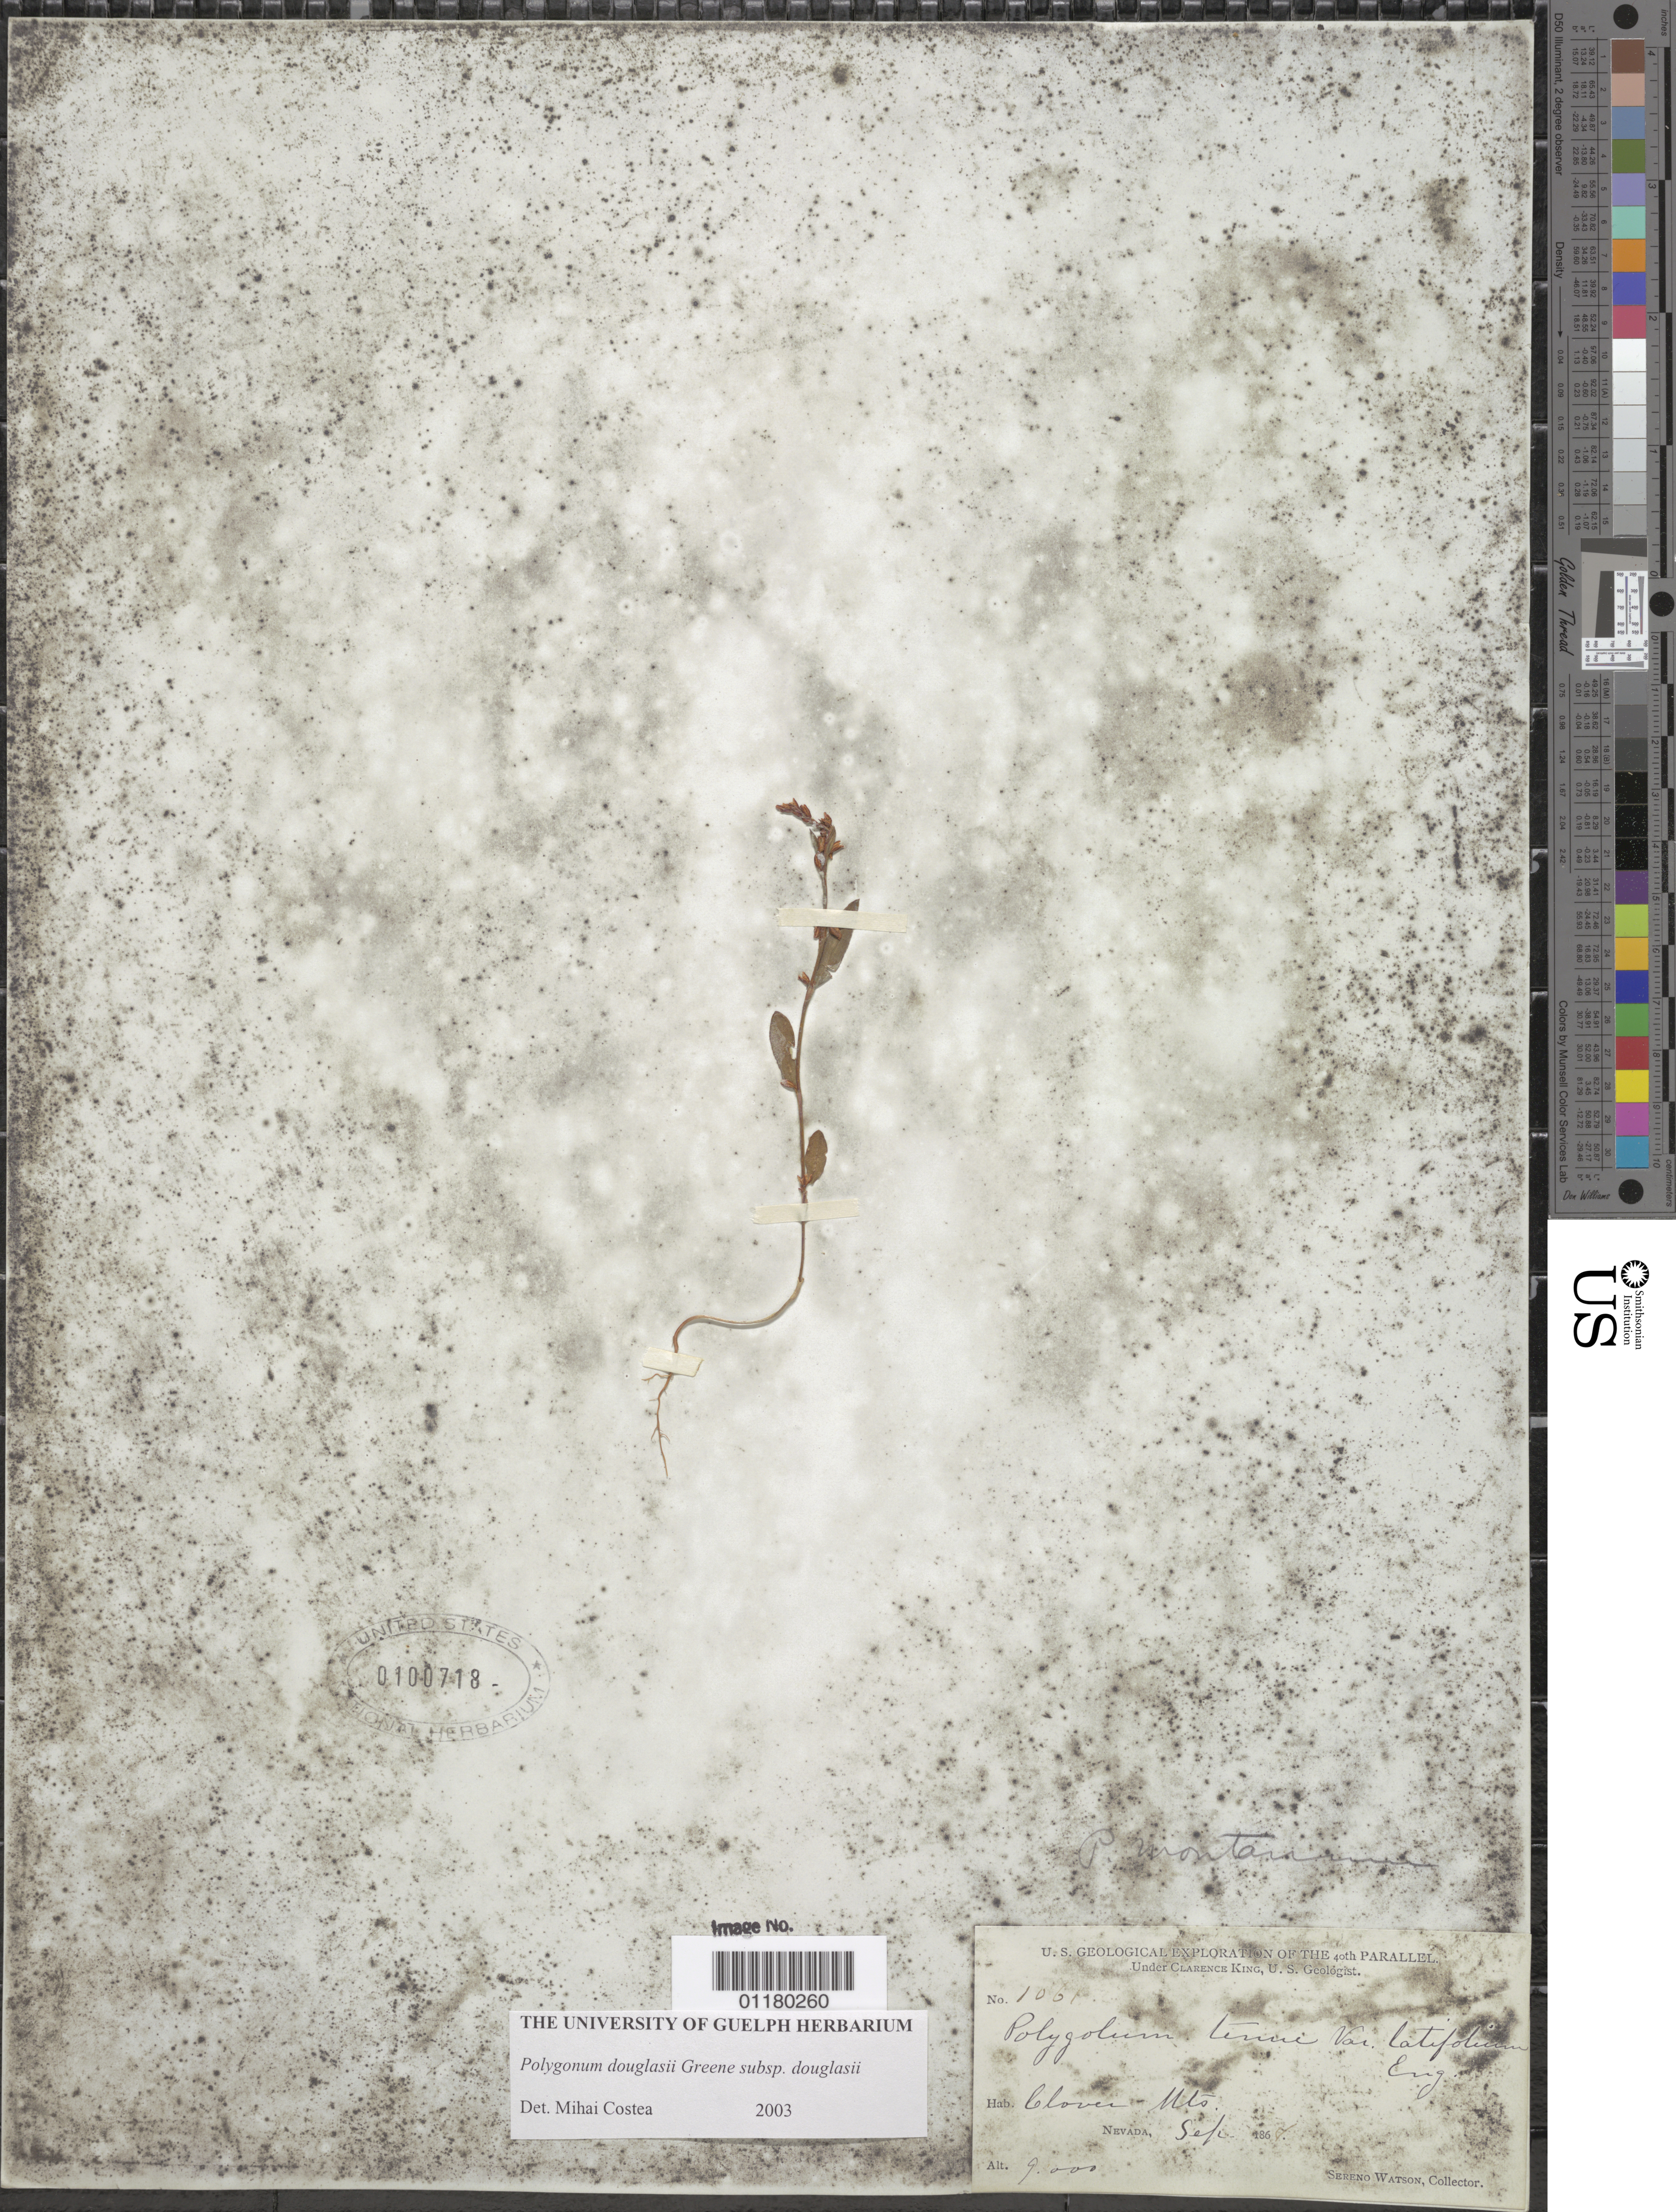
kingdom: Plantae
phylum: Tracheophyta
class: Magnoliopsida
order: Caryophyllales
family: Polygonaceae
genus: Polygonum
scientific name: Polygonum douglasii subsp. douglasii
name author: Greene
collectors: S. Watson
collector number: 1061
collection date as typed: Sep 1868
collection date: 1868-09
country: United States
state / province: Nevada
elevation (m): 2743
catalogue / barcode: US 100718